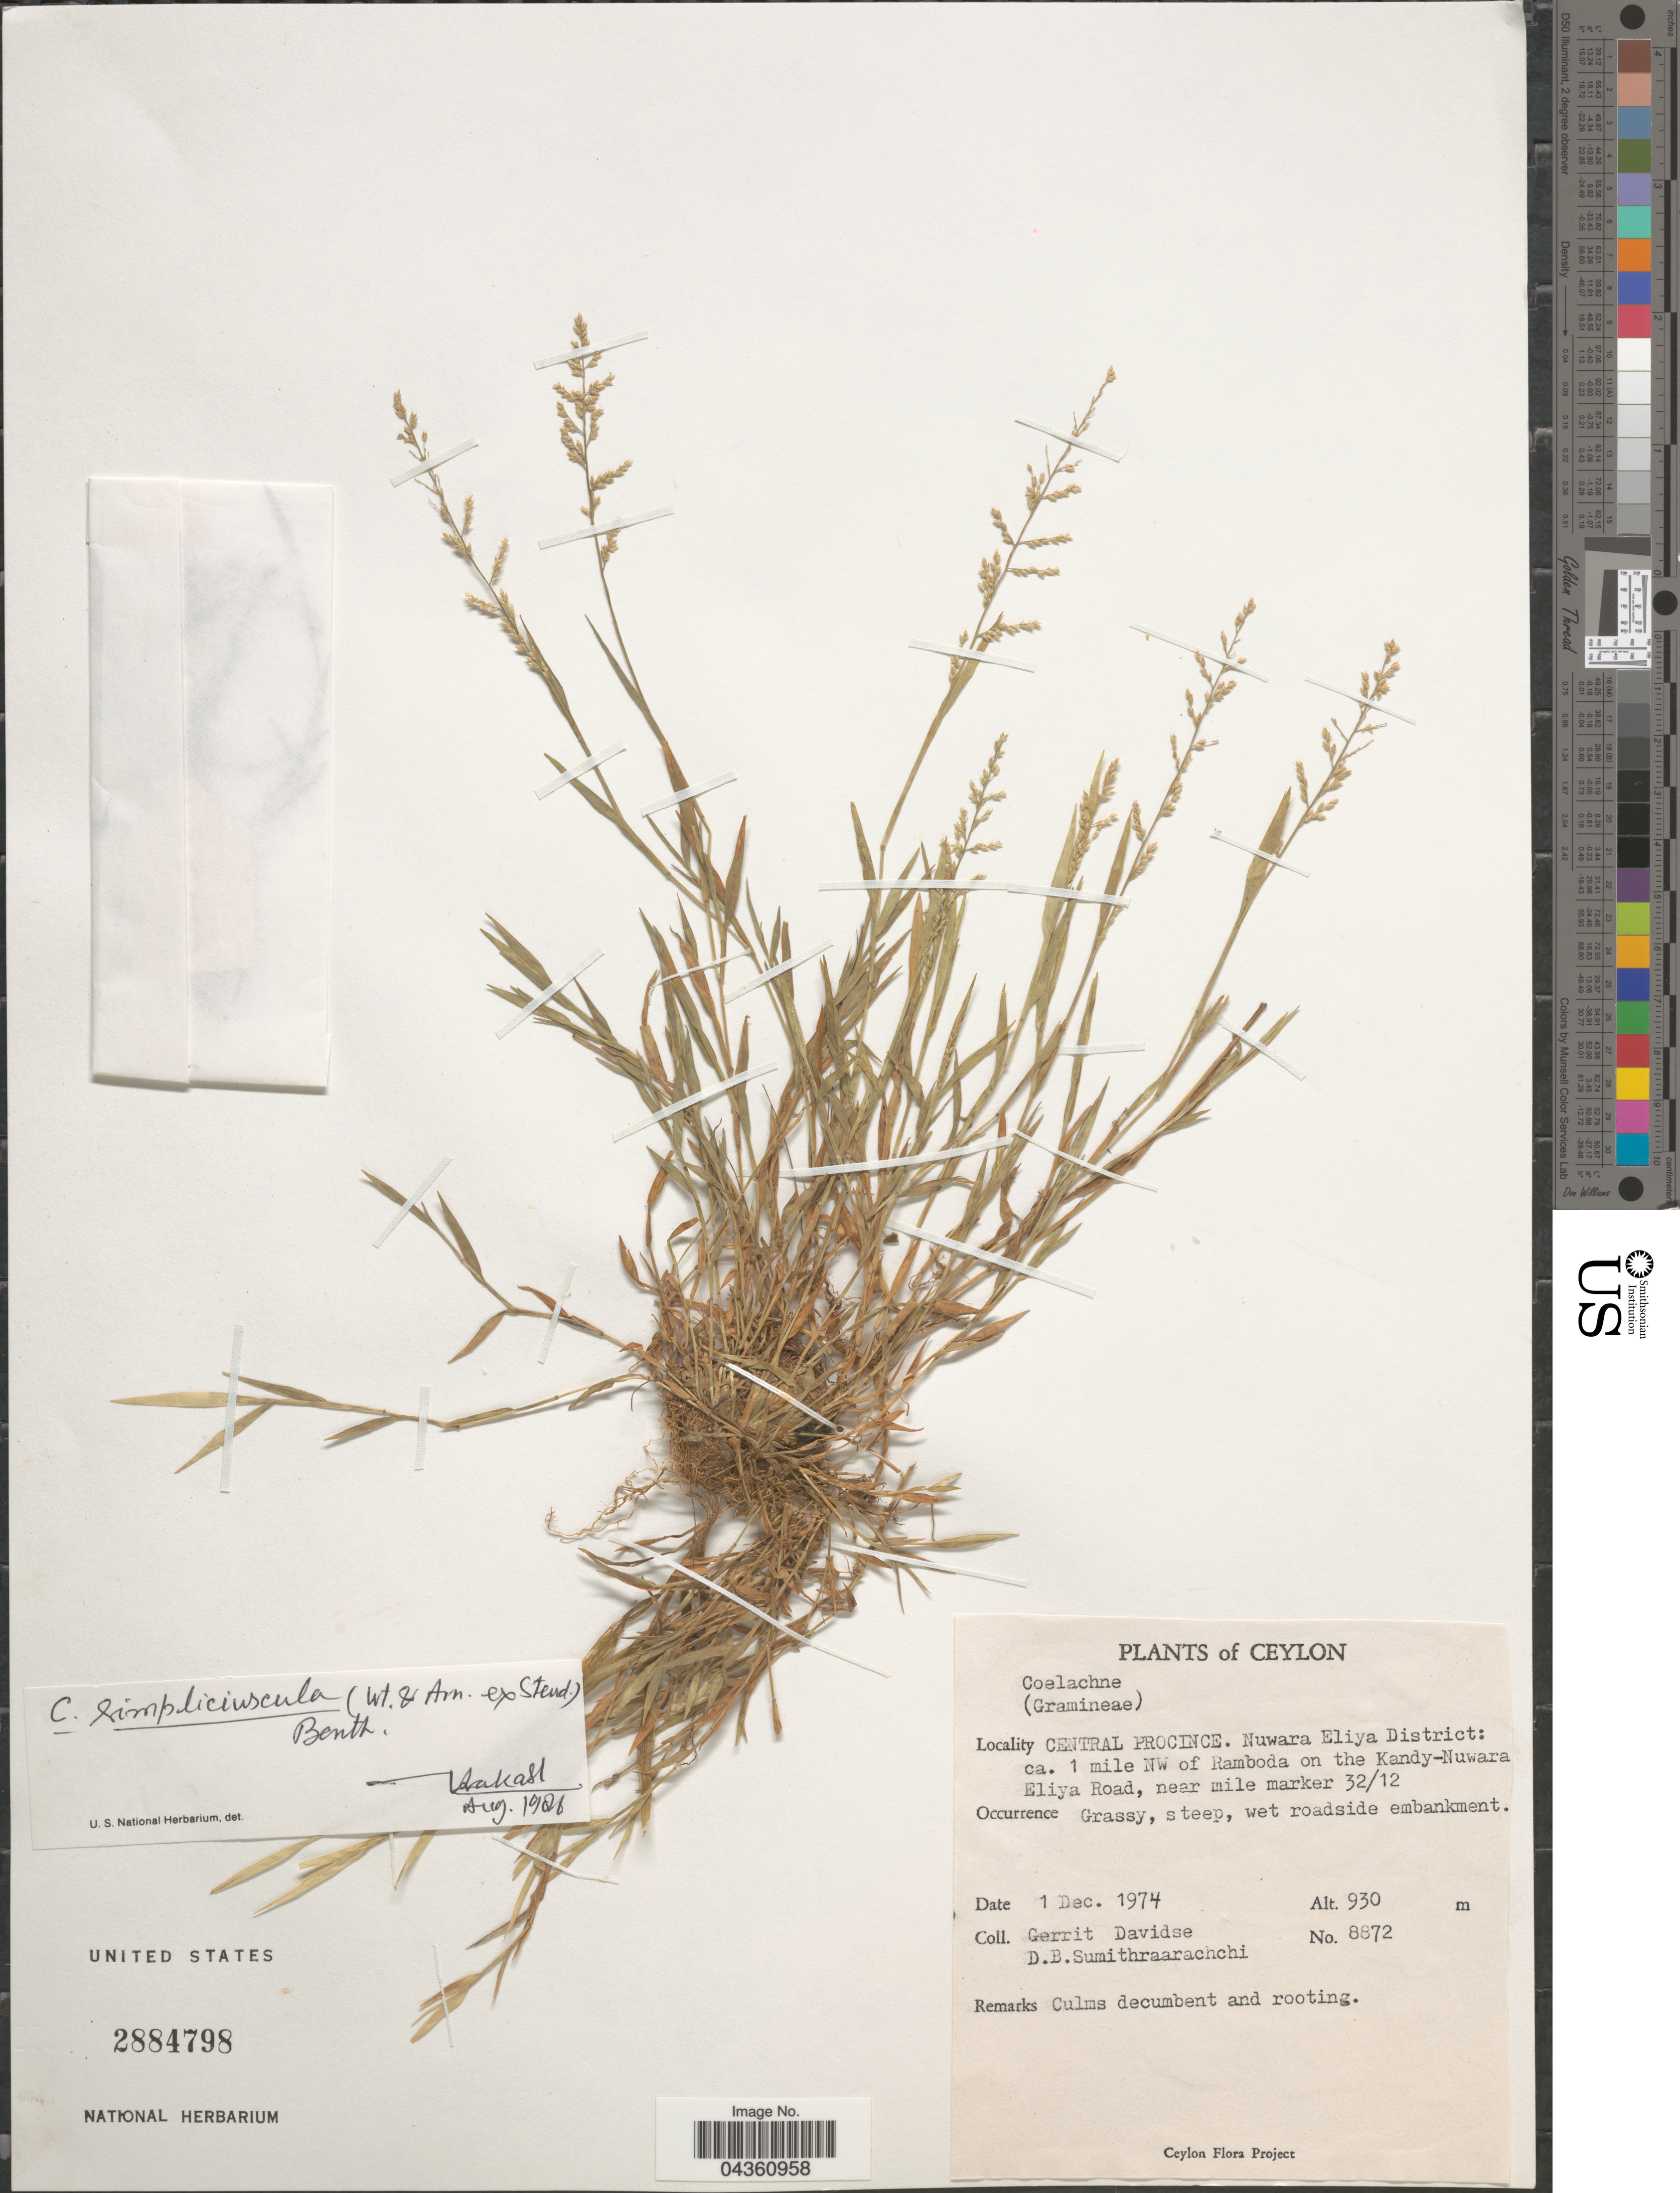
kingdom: Plantae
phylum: Tracheophyta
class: Liliopsida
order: Poales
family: Poaceae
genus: Coelachne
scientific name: Coelachne simpliciuscula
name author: (Wight & Arn. ex Steud.) Munro ex Benth.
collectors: G. Davidse & D. B. Sumithraarachchi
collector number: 8872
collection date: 1974-12-01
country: Sri Lanka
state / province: Central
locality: Ceylon. Nuwara Eliya District: ca. 1 mile NW of Ramboda on the Kandy-Nuwara Eliya Road, near mile marker 32/12.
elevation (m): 930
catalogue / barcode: US 2884798